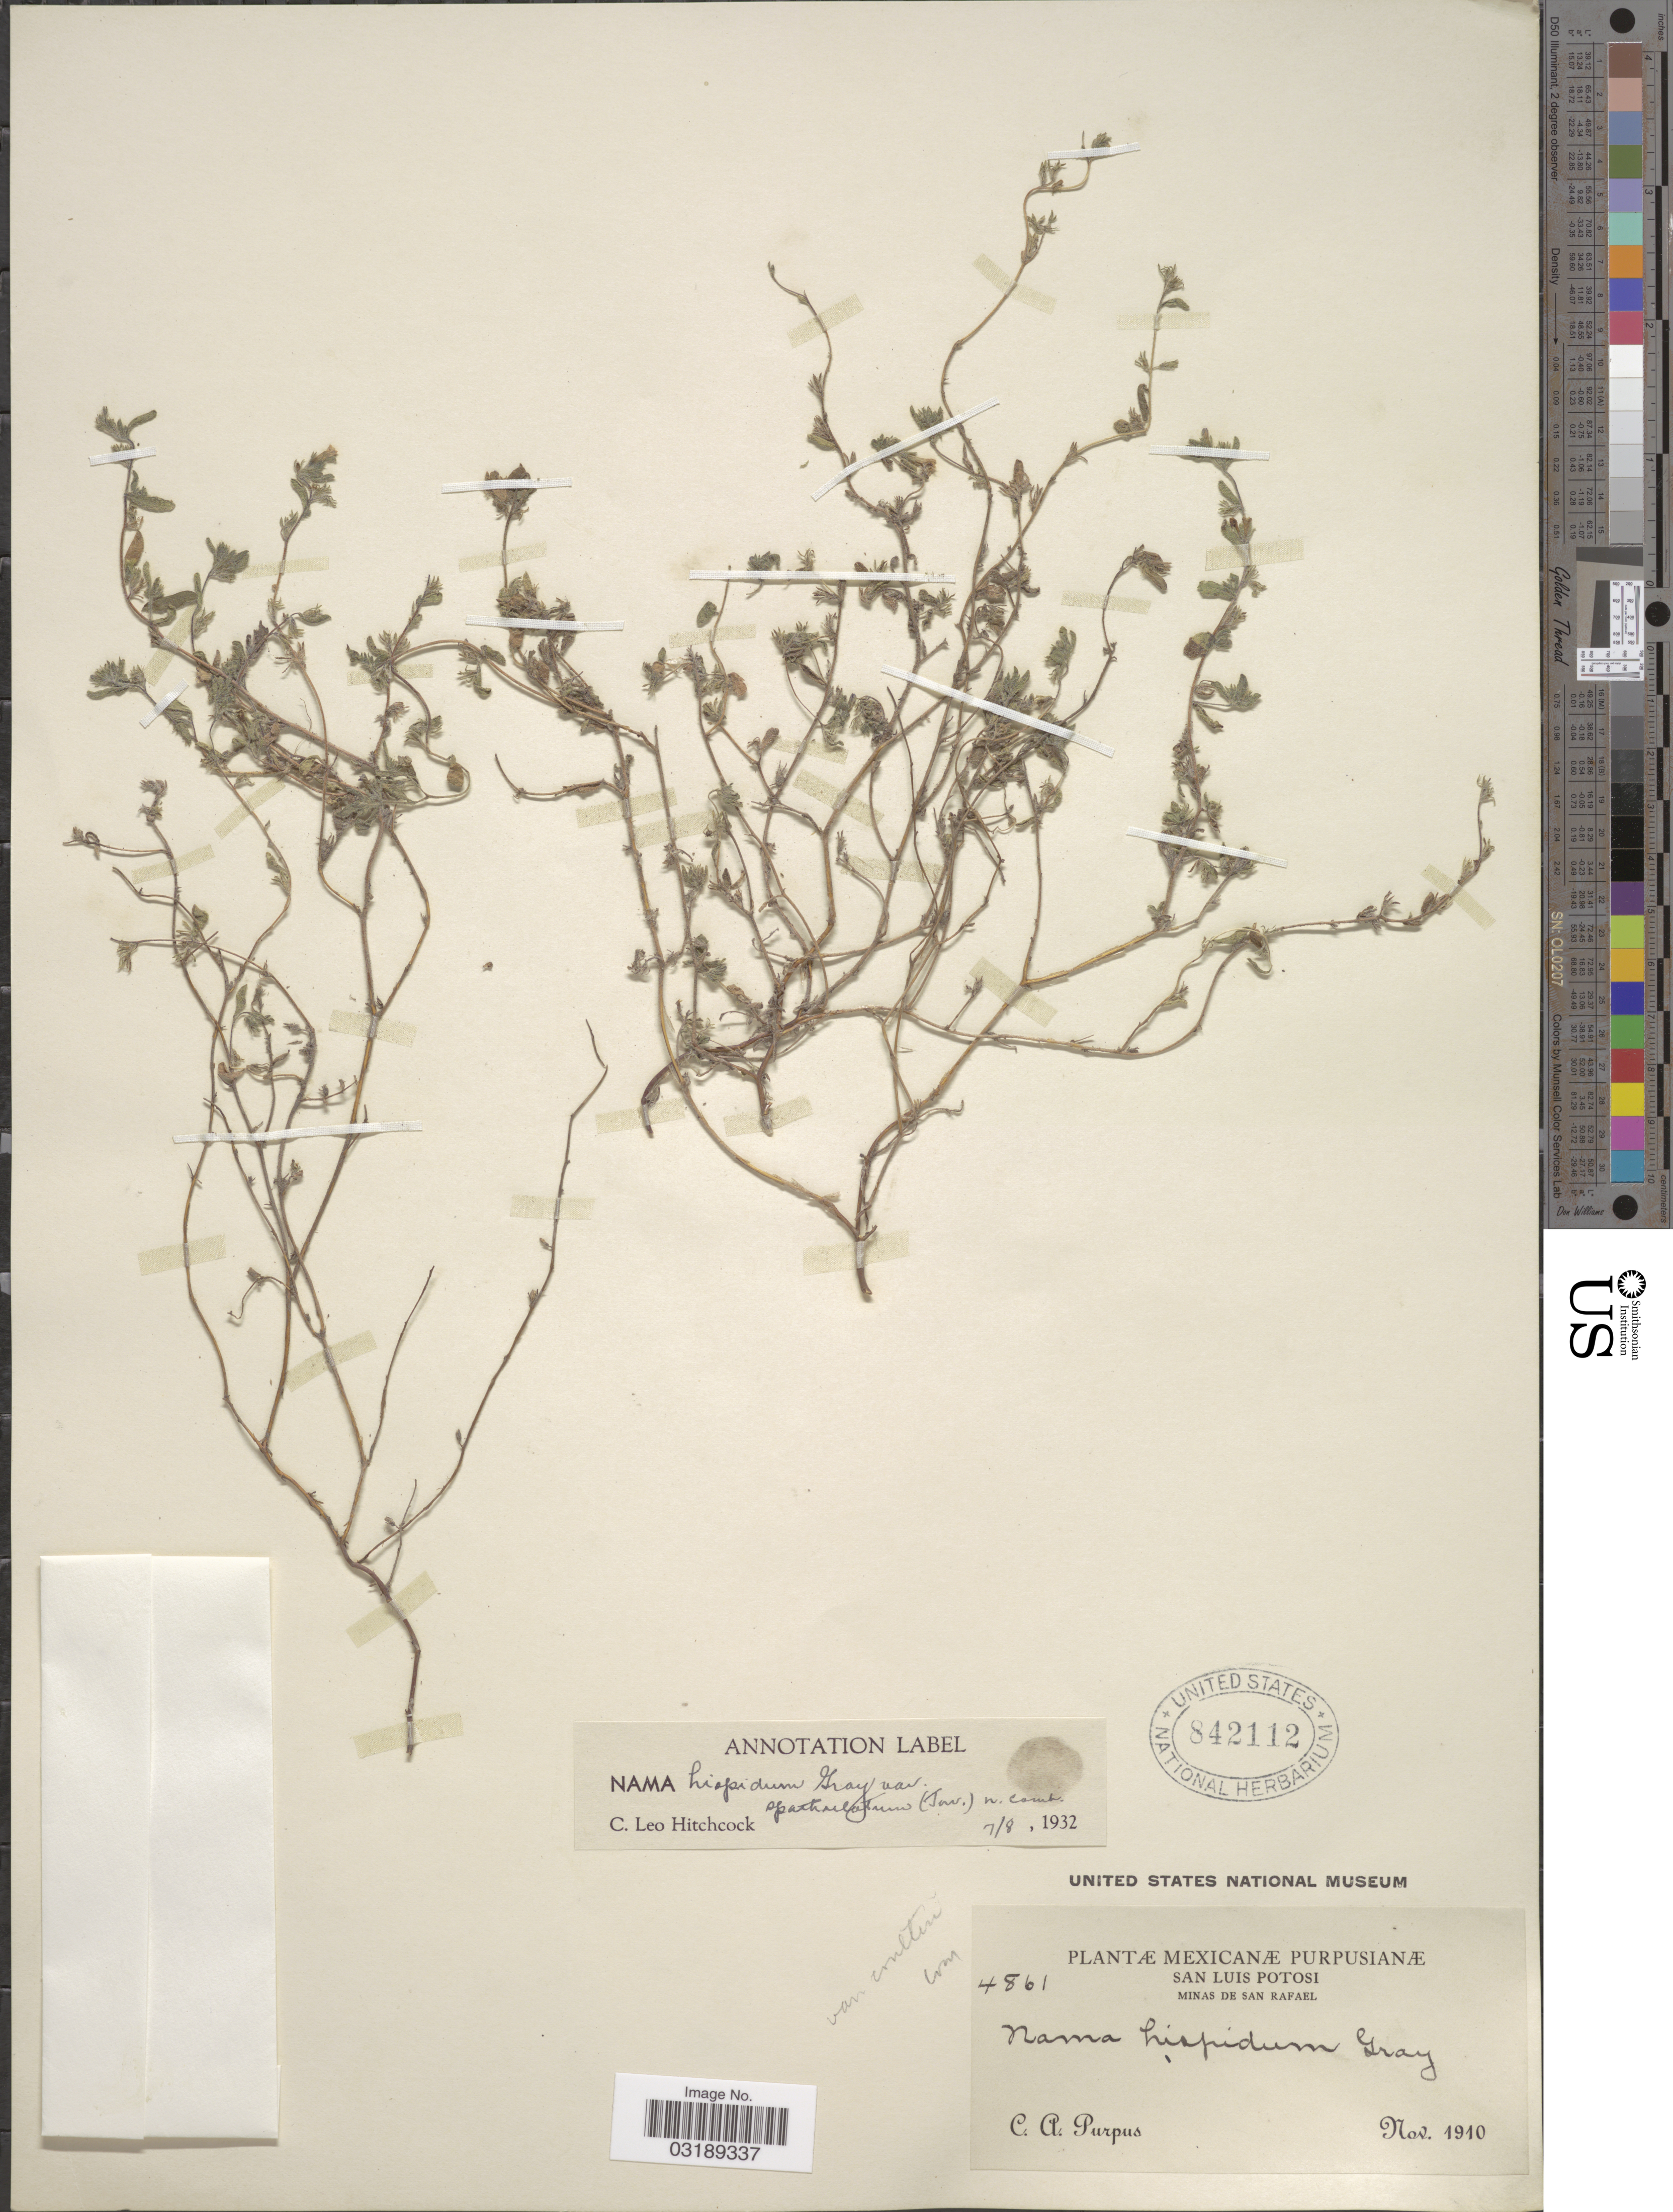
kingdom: Plantae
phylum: Tracheophyta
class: Magnoliopsida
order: Boraginales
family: Namaceae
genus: Nama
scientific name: Nama hispida var. spathulatum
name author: (Torr.) C.L. Hitchc.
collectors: C. A. Purpus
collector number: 4861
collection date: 1910-11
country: Mexico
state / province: San Luis Potosí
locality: Minas de San Rafael.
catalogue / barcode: US 842112